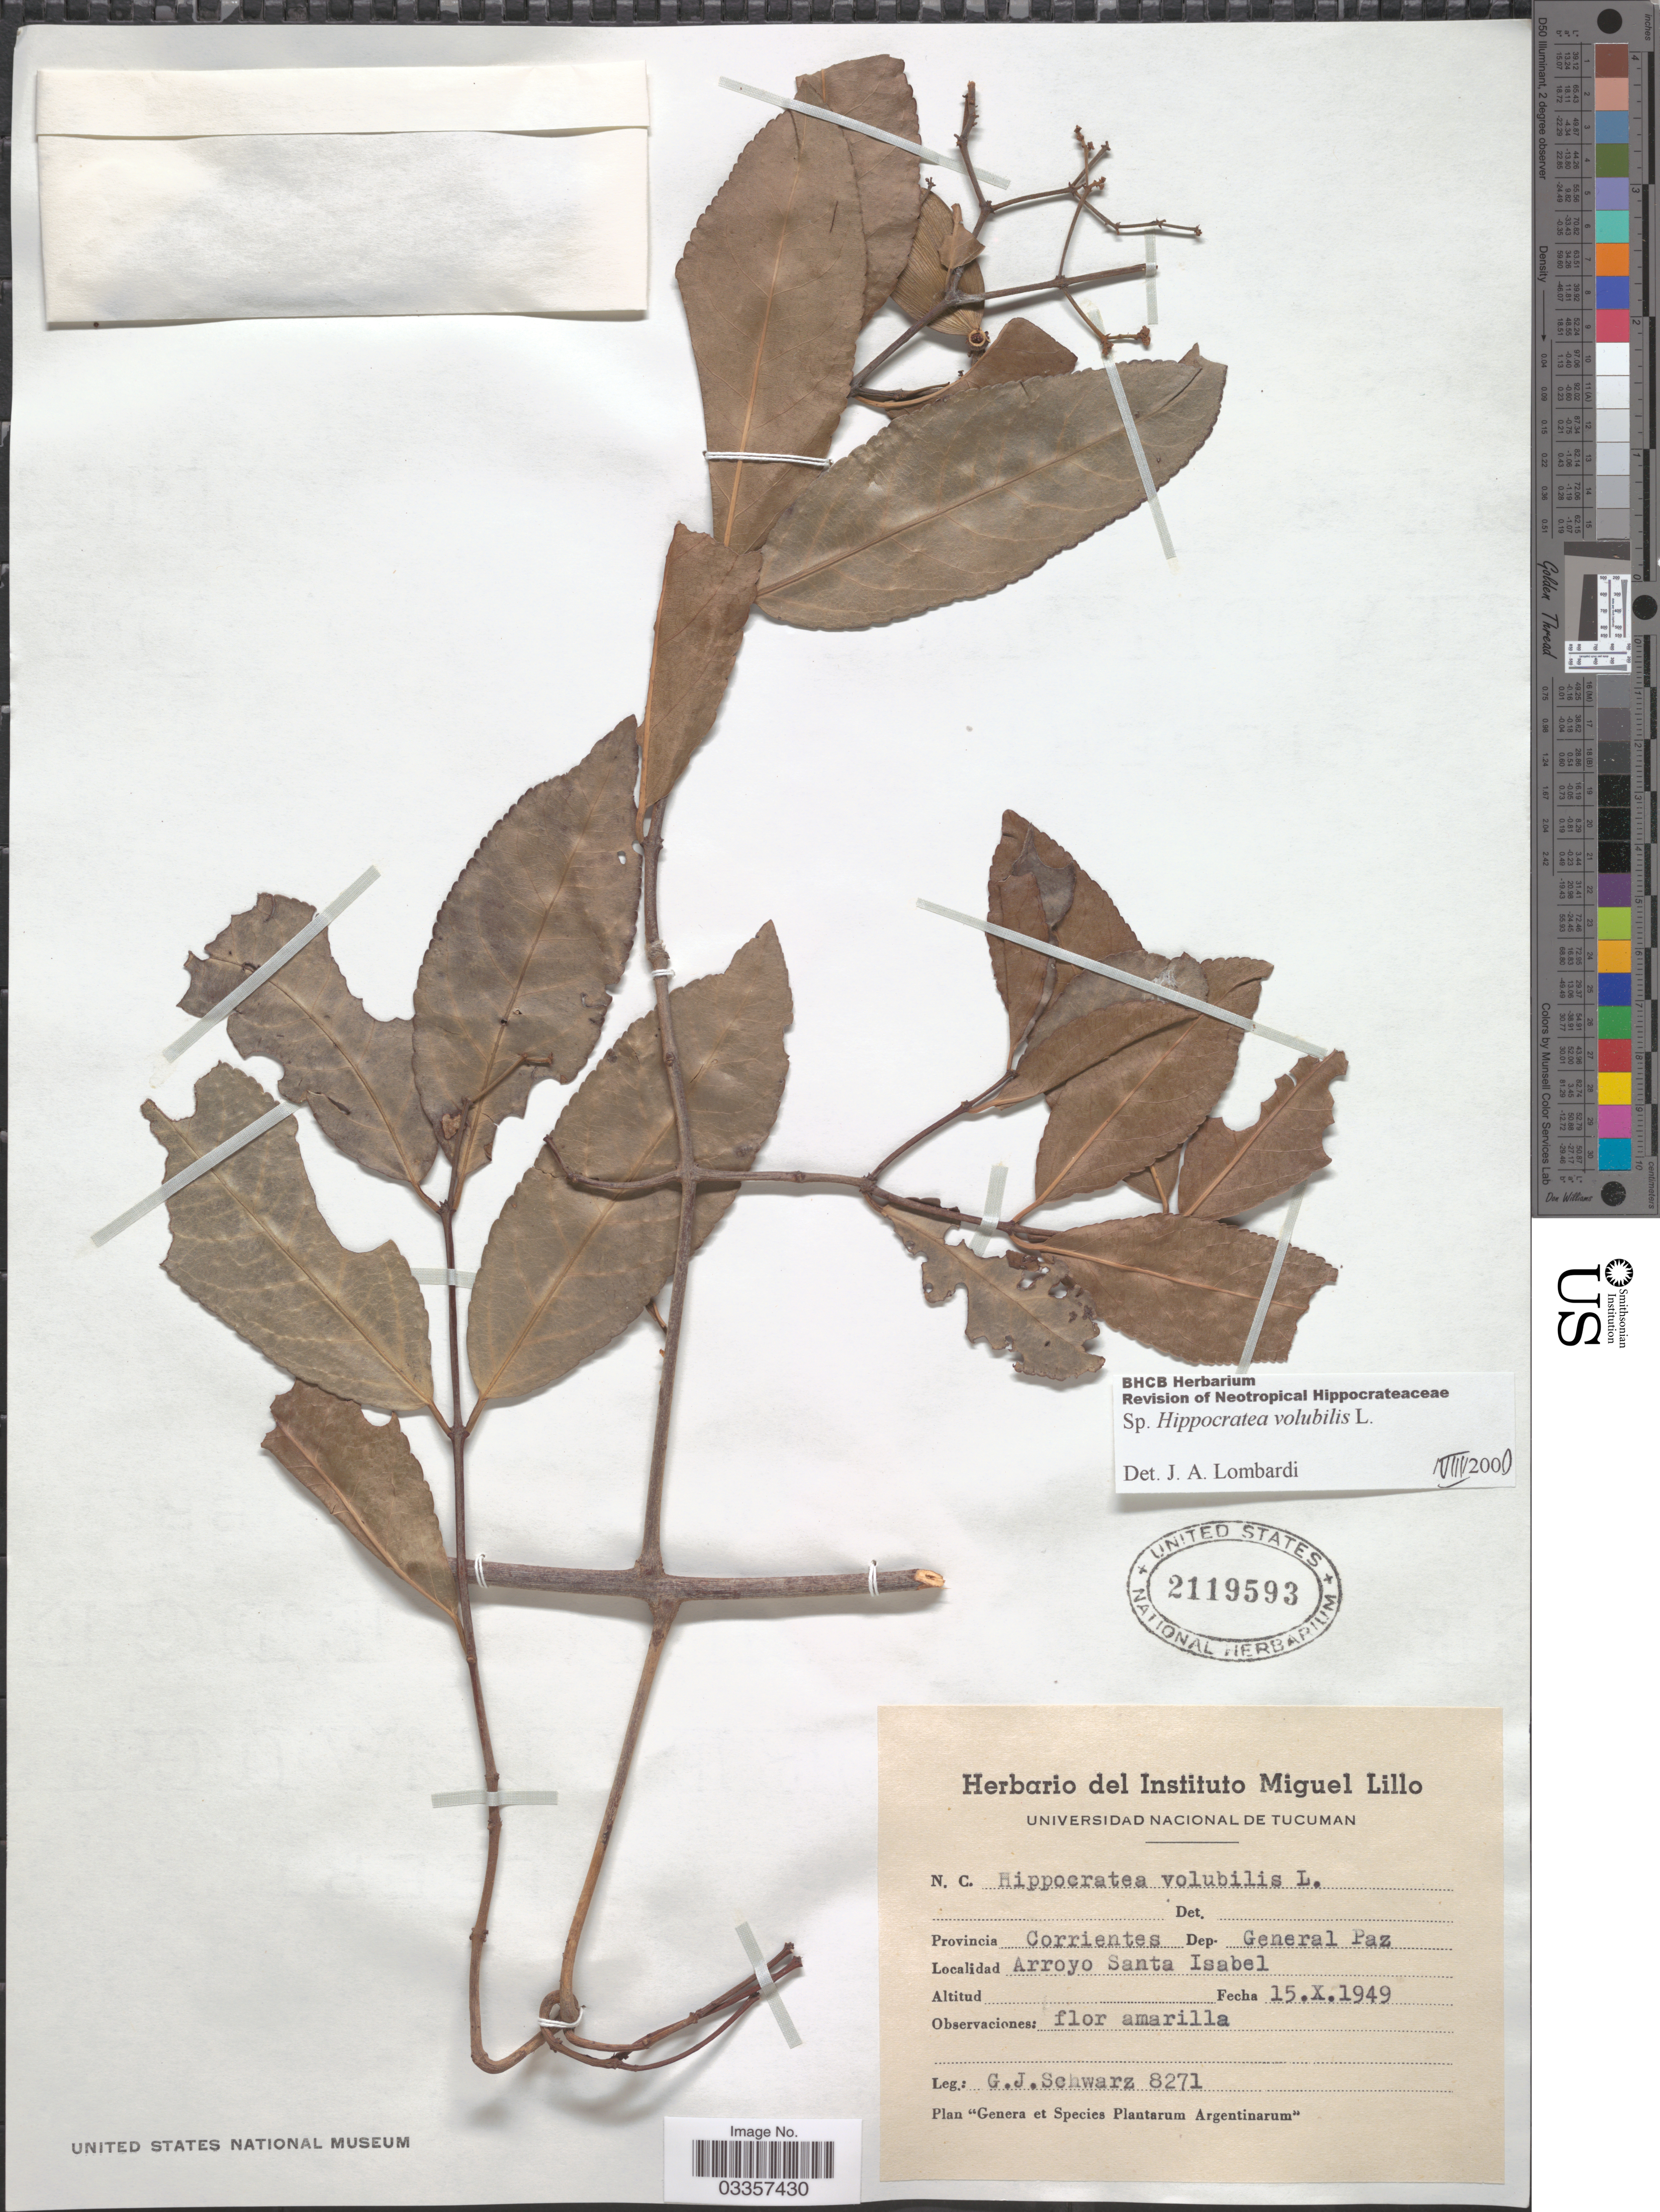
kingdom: Plantae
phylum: Tracheophyta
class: Magnoliopsida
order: Celastrales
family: Celastraceae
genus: Hippocratea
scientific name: Hippocratea volubilis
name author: L.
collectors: G. J. Schwarz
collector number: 8271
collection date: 1949-10-15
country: Argentina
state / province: Corrientes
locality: Dep. General Paz. Arroyo Santa Isabel.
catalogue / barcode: US 2119593